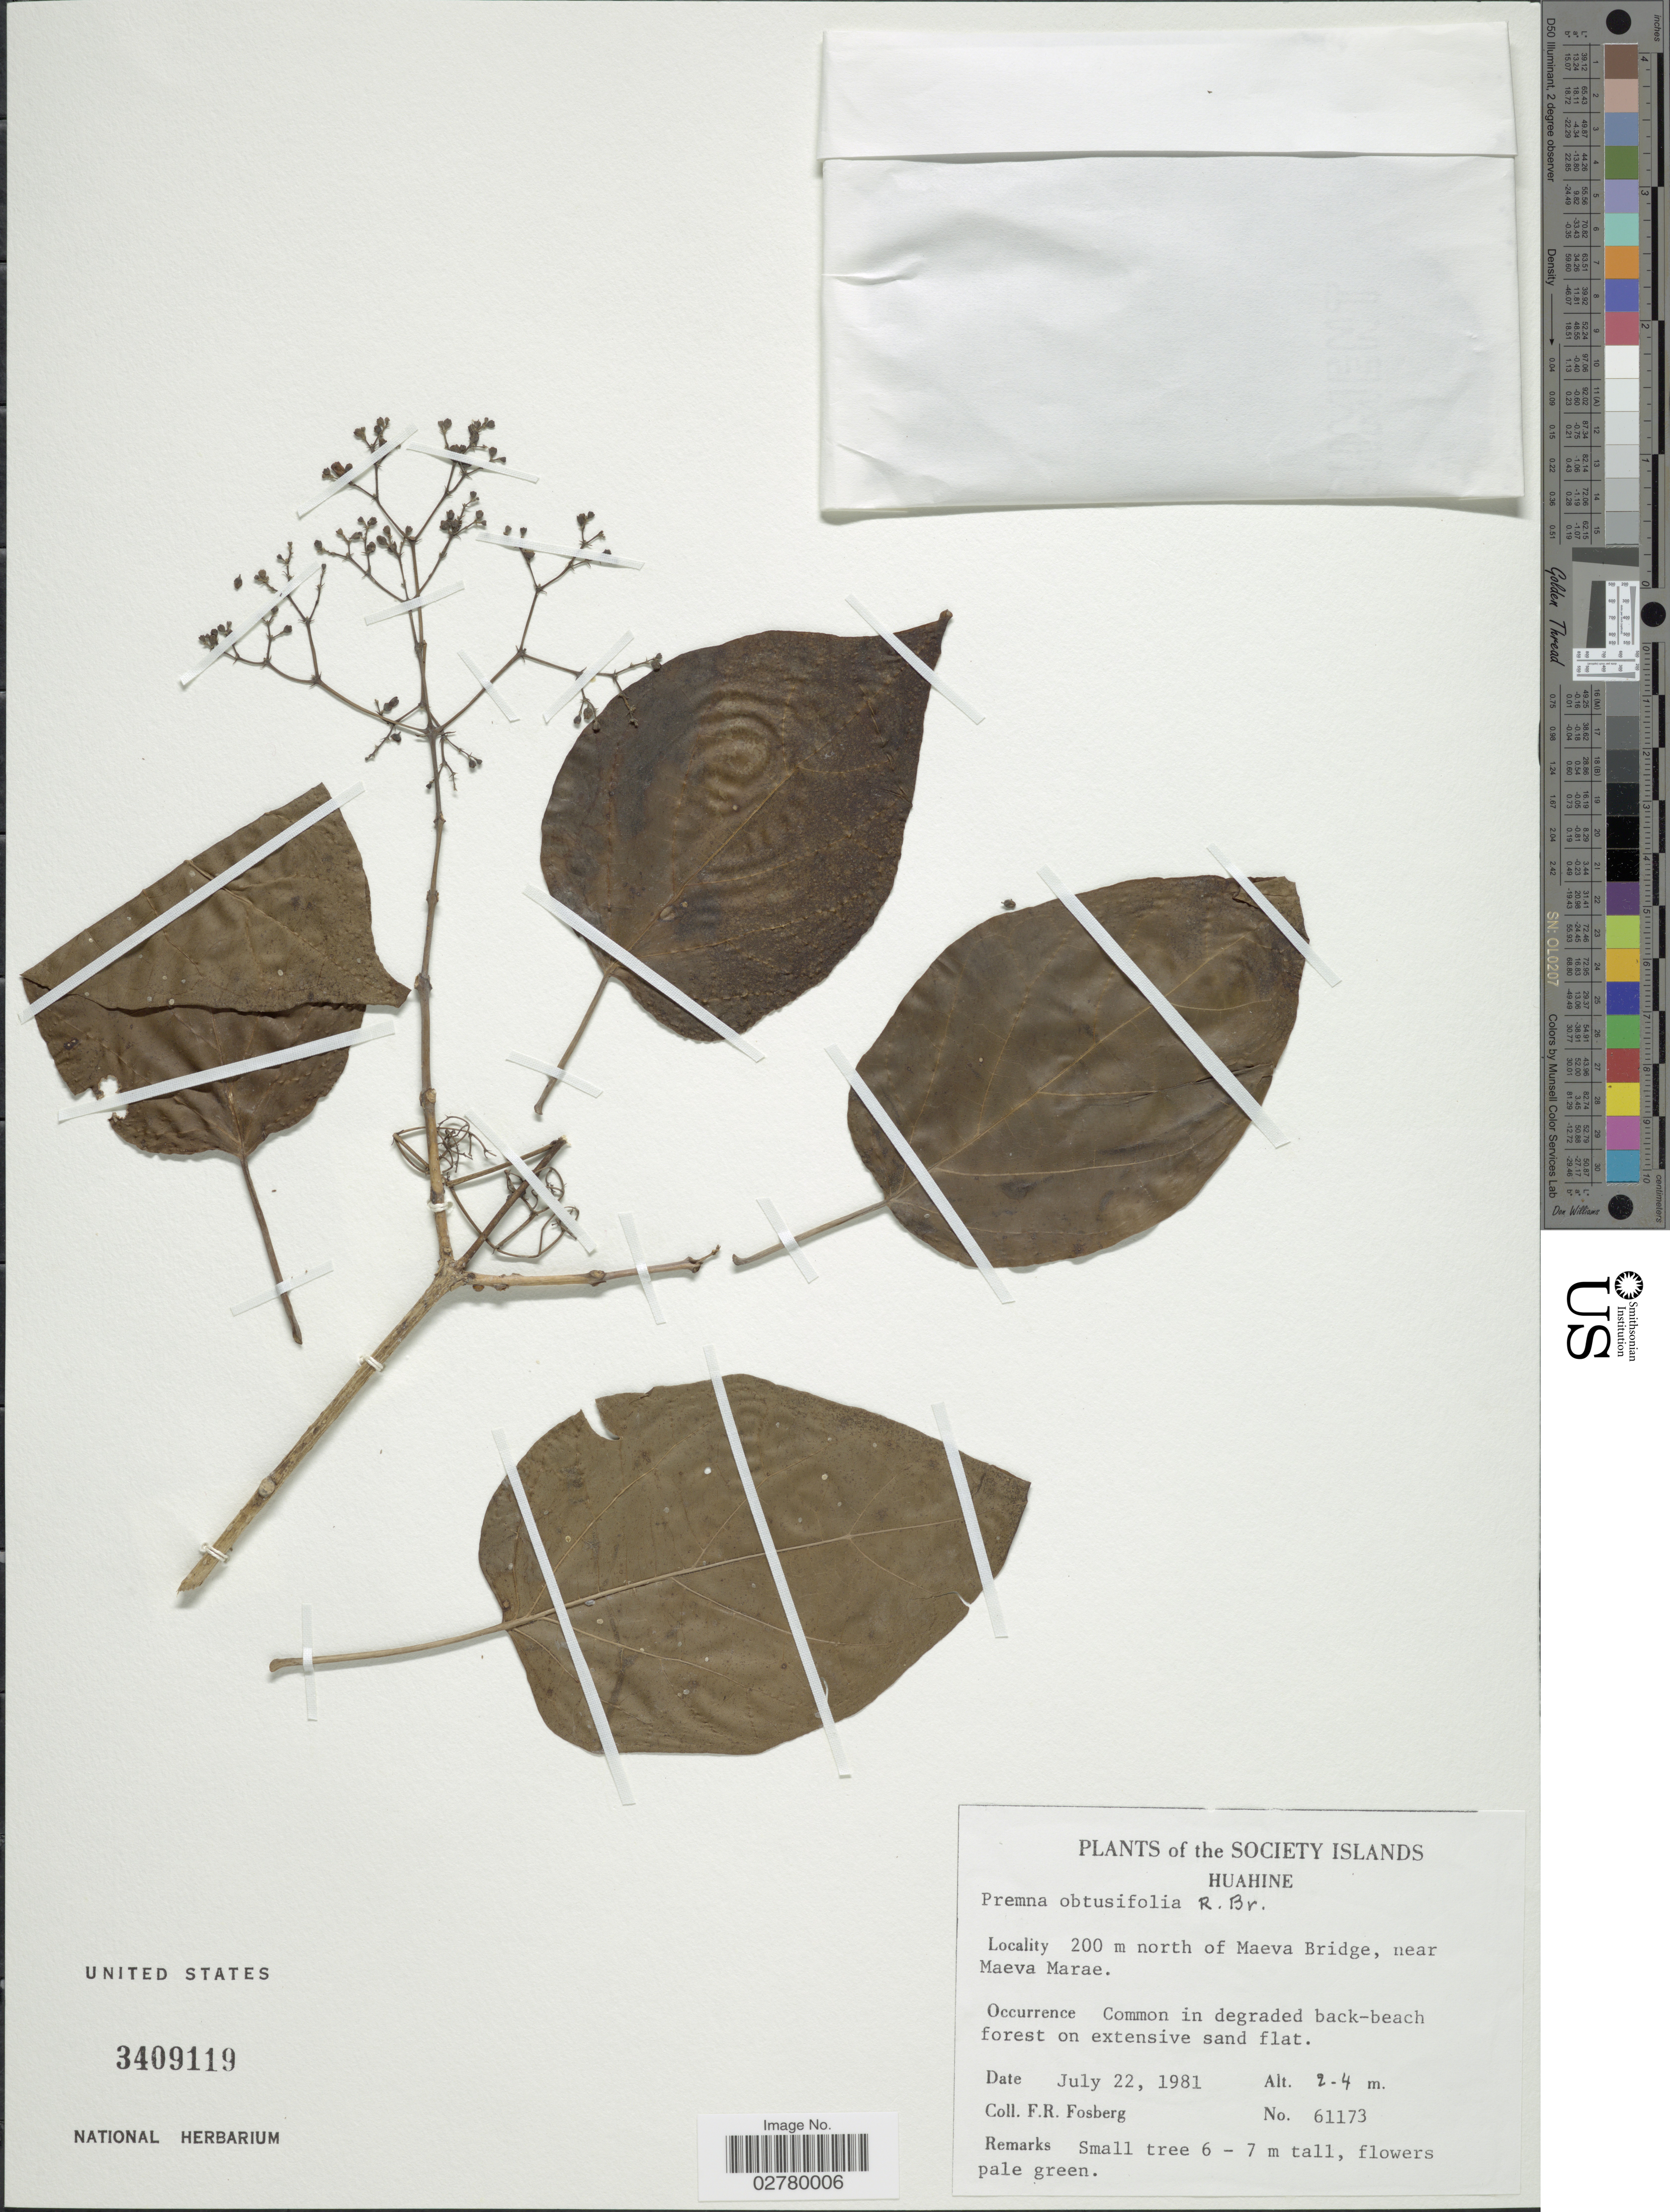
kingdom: Plantae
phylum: Tracheophyta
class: Magnoliopsida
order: Lamiales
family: Lamiaceae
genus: Premna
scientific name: Premna obtusifolia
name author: R. Br.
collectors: F. R. Fosberg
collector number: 61173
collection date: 1981-07-22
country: French Polynesia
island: Huahine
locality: The Society Islands. Huahine. 200 m north of Maeva Bridge, near Maeva Marae.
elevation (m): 2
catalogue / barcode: US 3409119